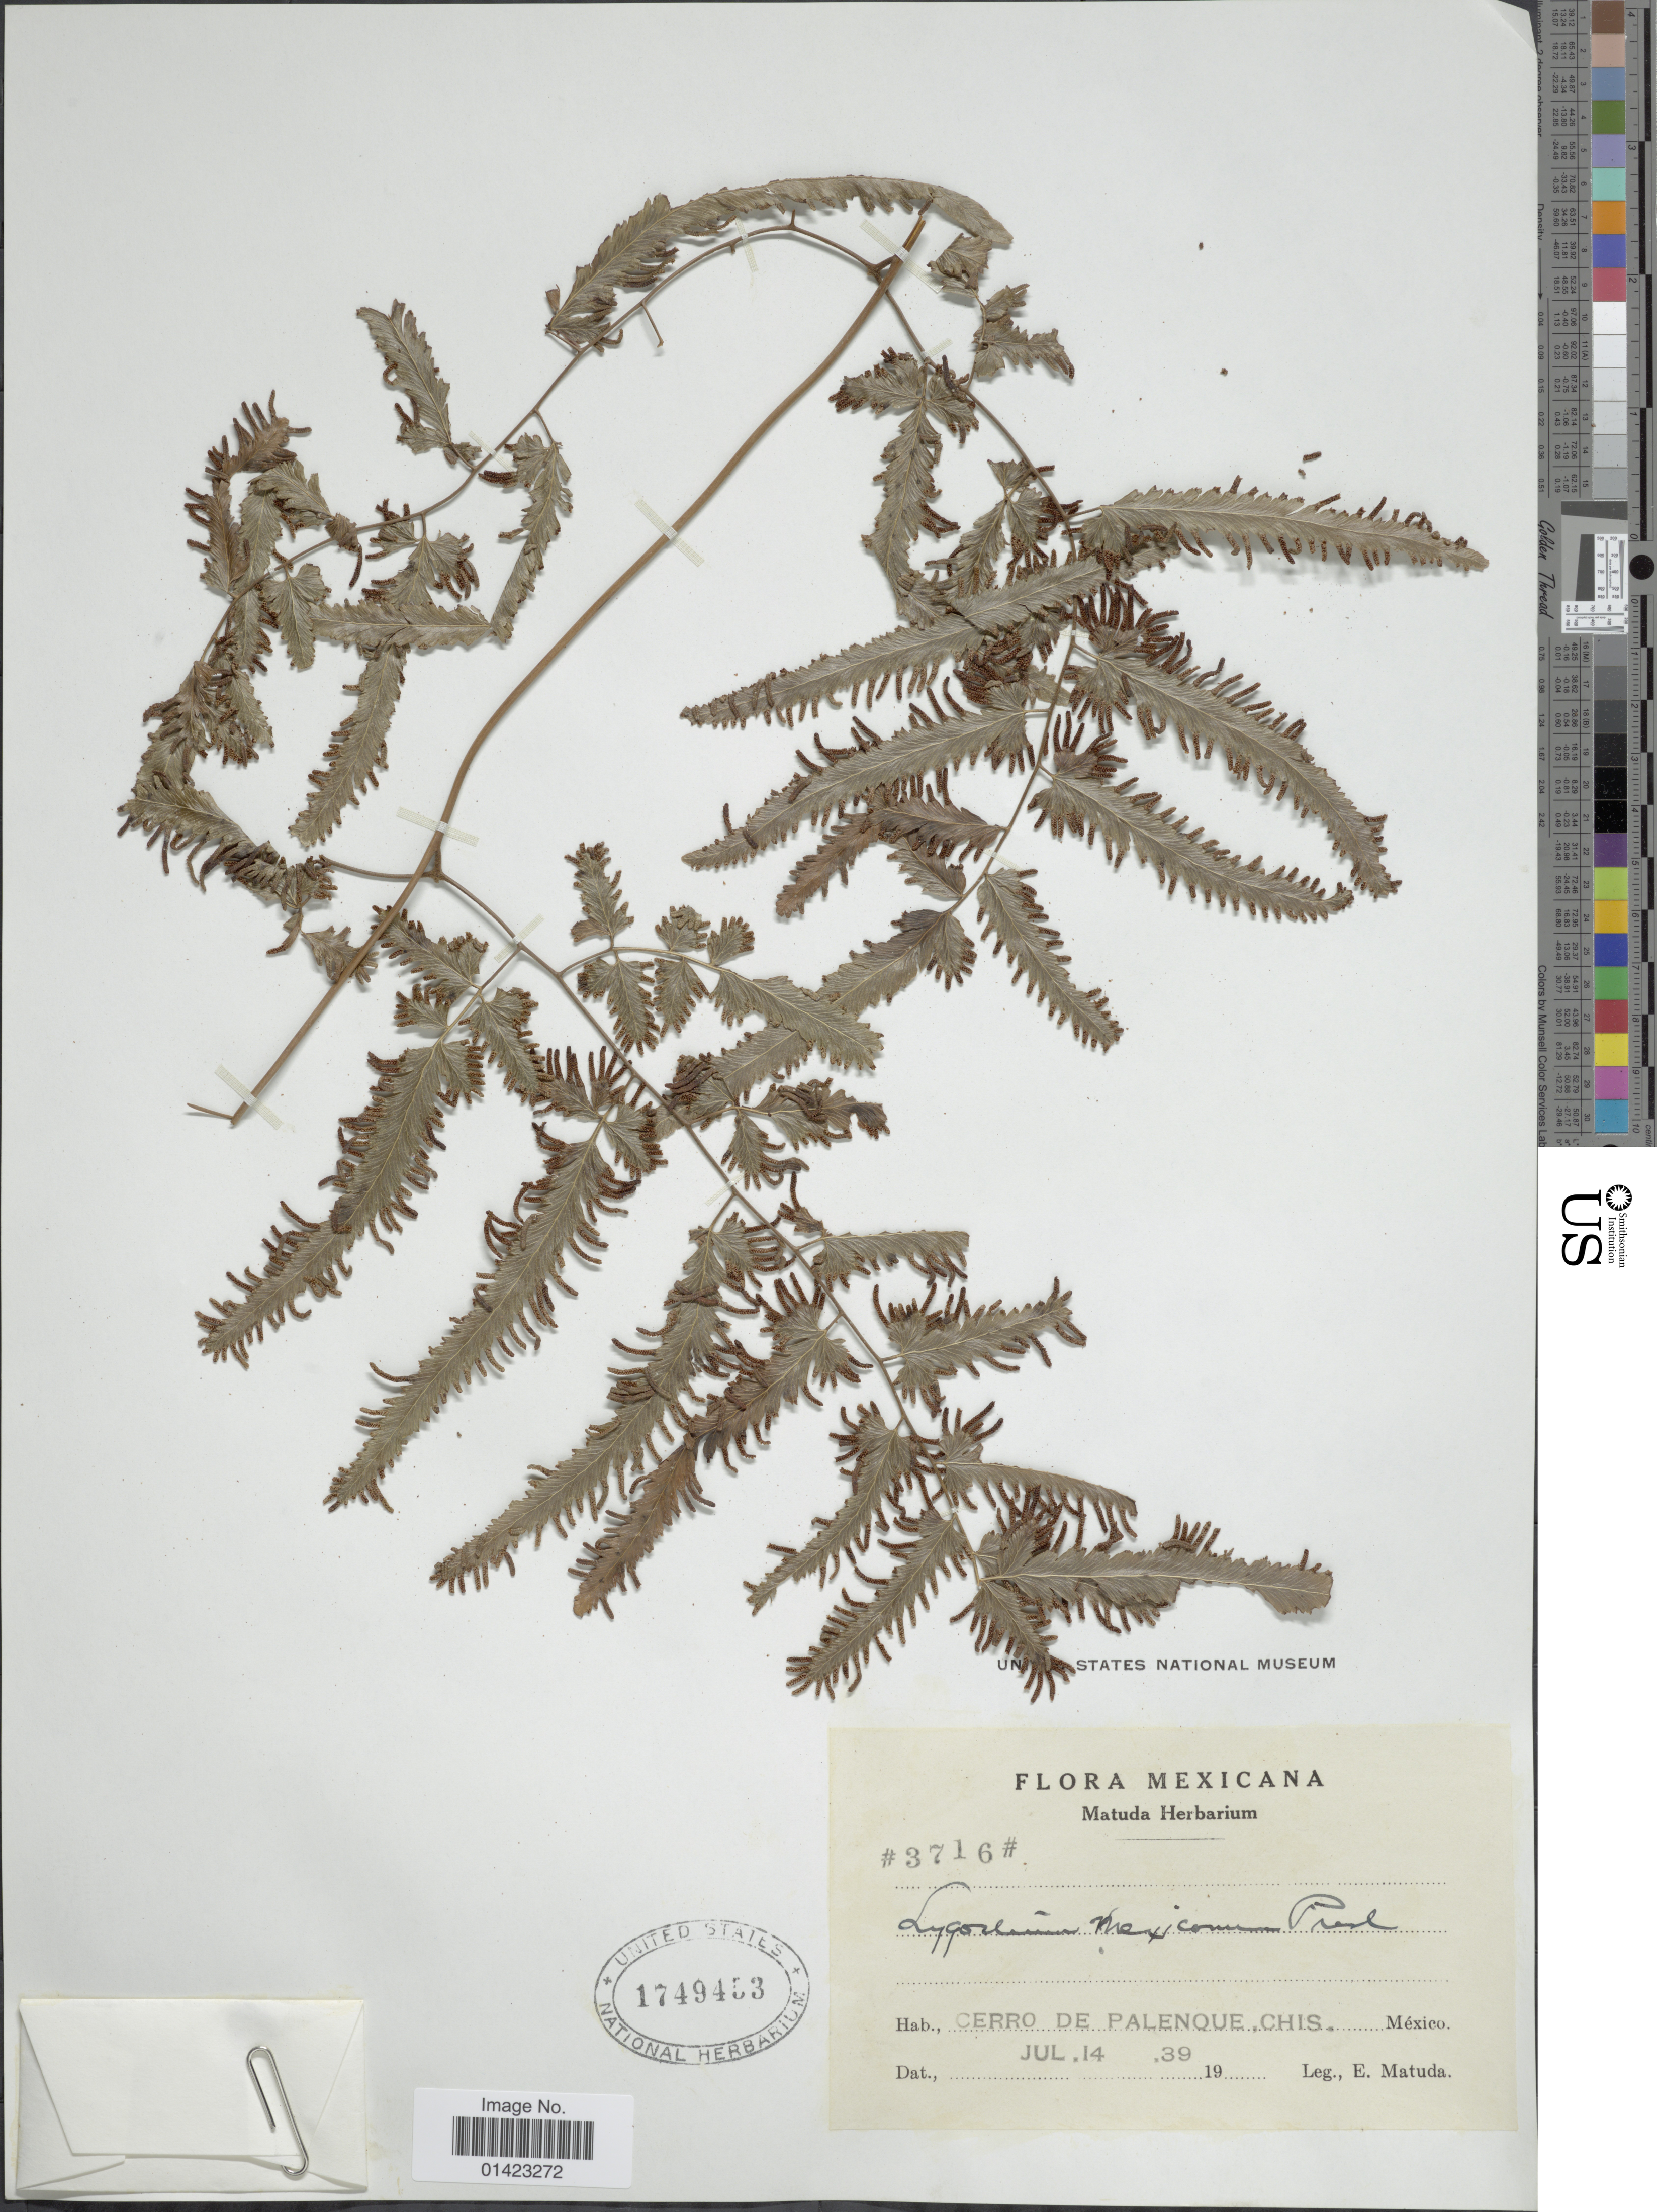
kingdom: Plantae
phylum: Tracheophyta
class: Polypodiopsida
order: Schizaeales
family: Lygodiaceae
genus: Lygodium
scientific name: Lygodium venustum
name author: Sw.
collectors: E. Matuda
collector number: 3716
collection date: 1939-07-14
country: Mexico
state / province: Chiapas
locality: Cerro de Palenque, Chos.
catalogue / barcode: US 1749453